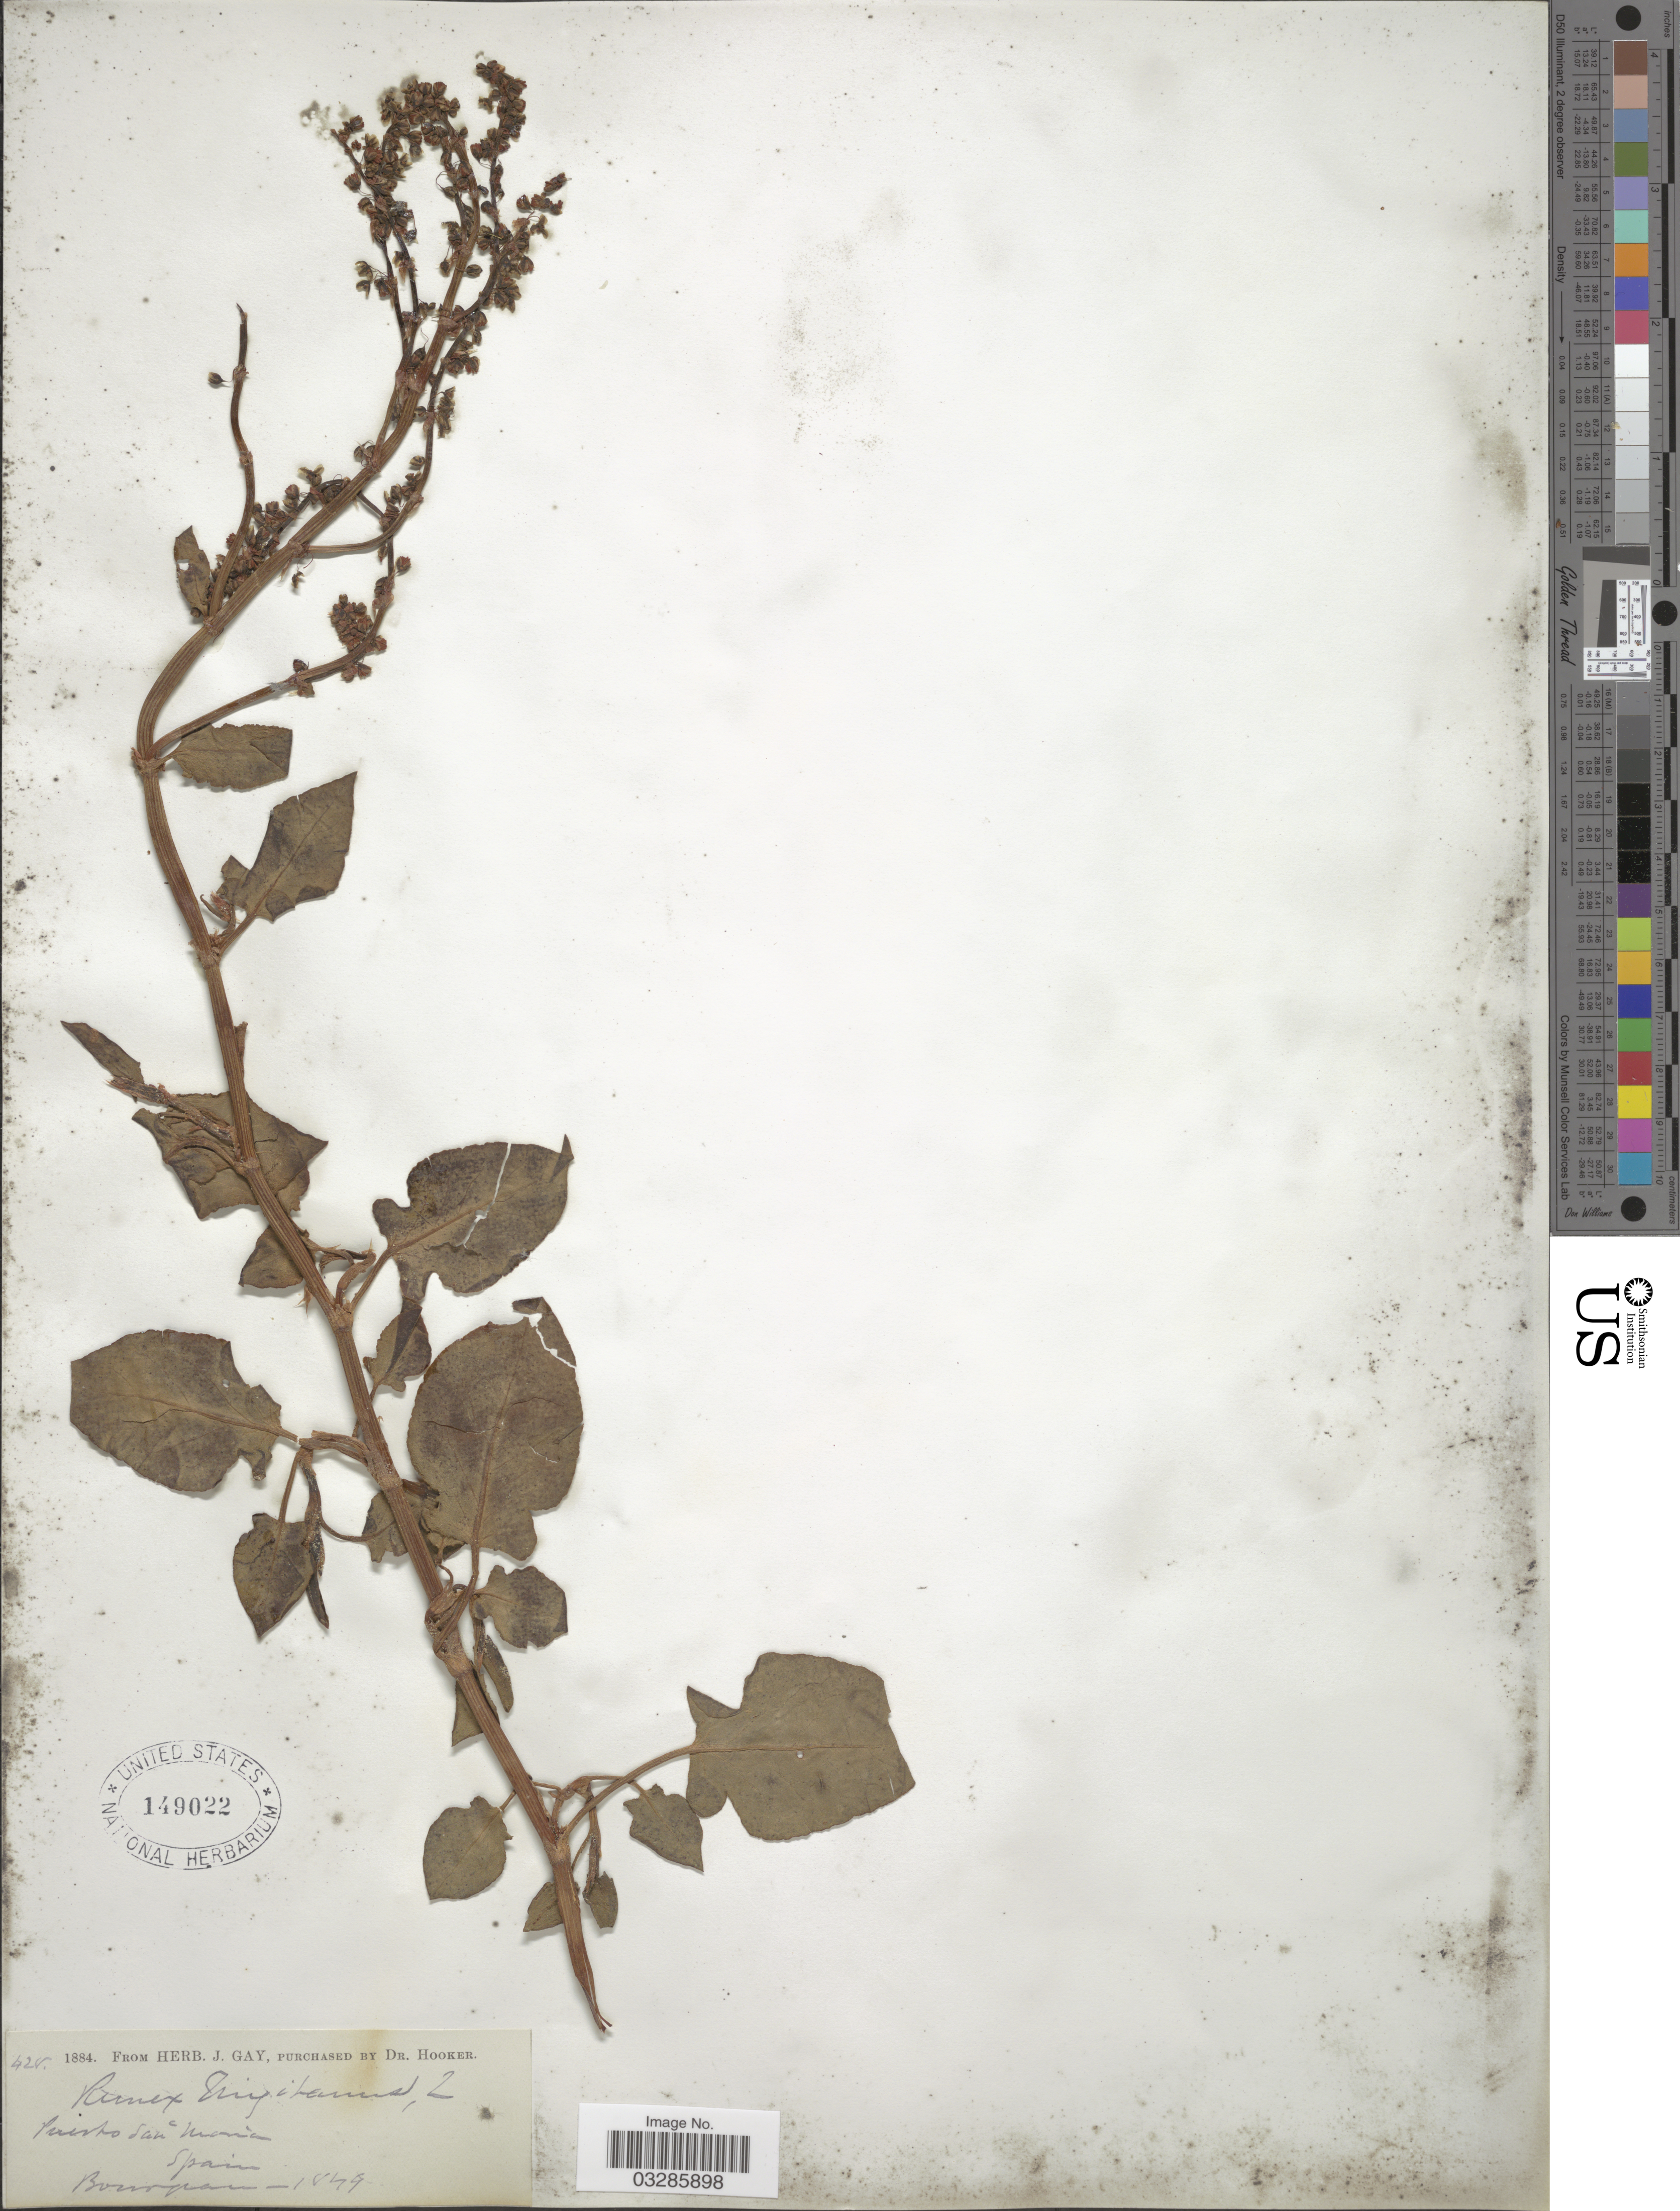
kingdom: Plantae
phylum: Tracheophyta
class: Magnoliopsida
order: Caryophyllales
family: Polygonaceae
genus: Rumex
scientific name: Rumex tingitanus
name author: L.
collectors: -. Bourgeau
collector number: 428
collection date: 1849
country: Spain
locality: Puerto San Maria.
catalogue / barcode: US 149022